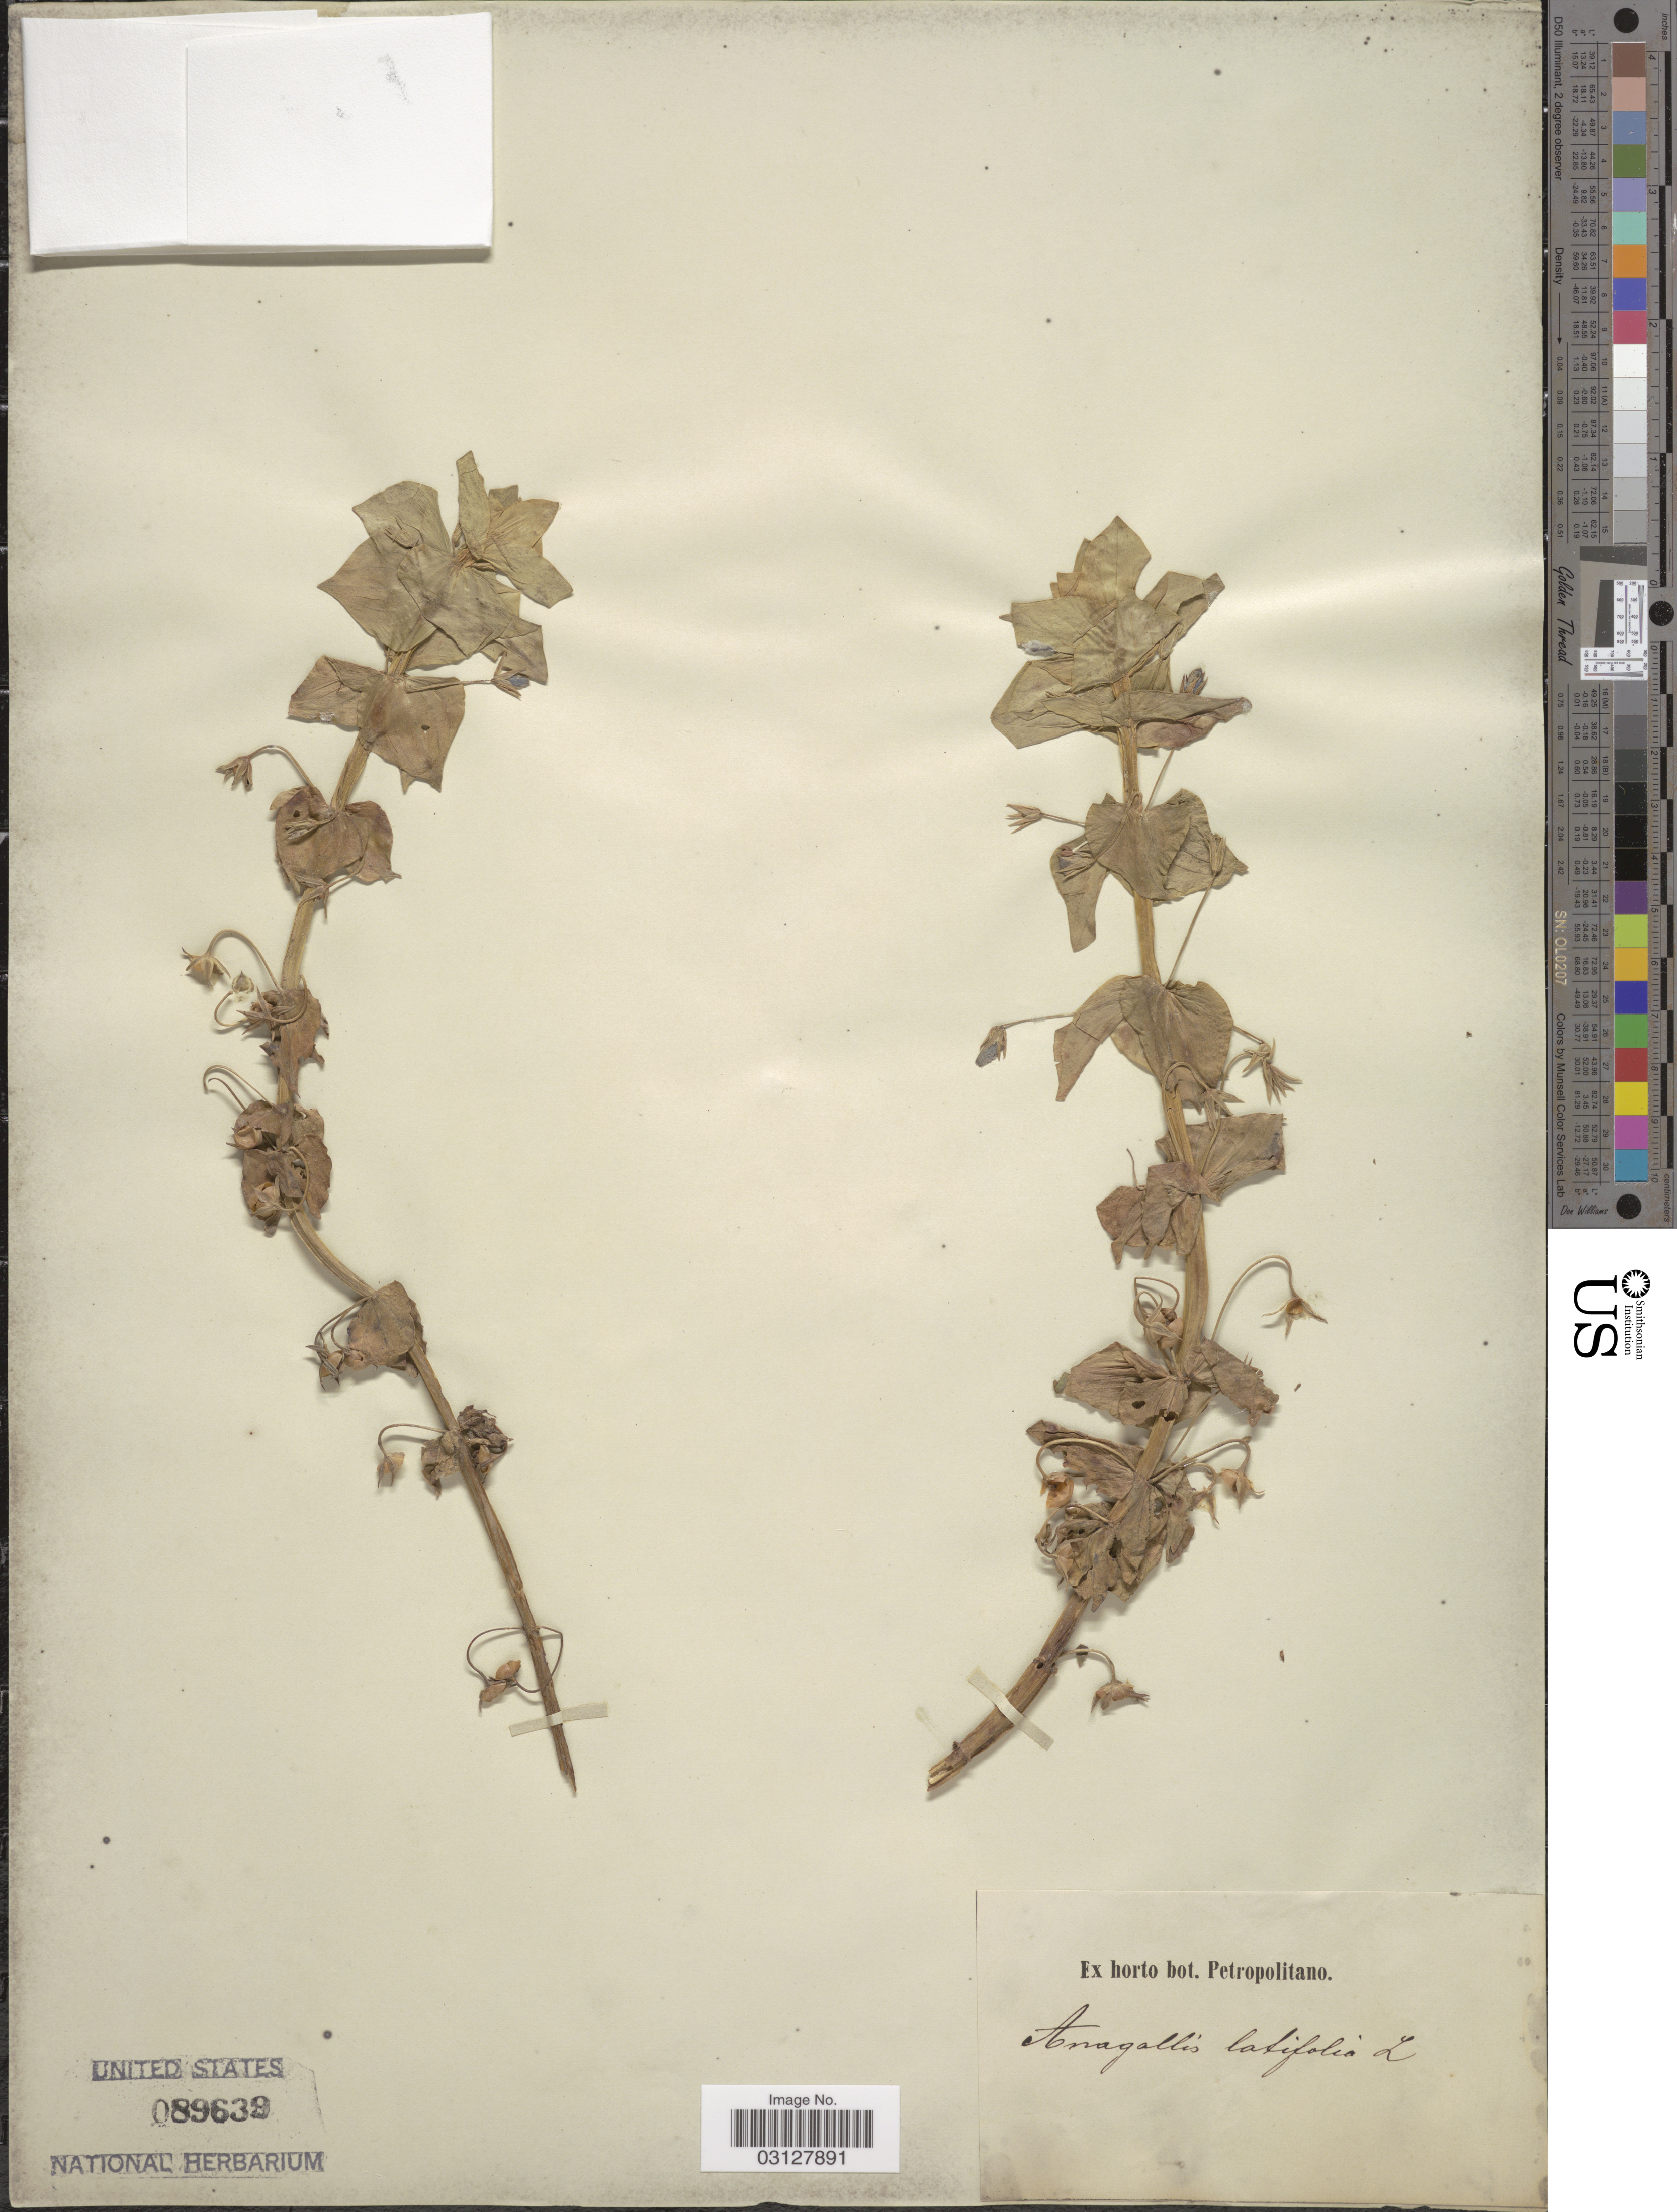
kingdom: Plantae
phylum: Tracheophyta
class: Magnoliopsida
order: Ericales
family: Primulaceae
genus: Anagallis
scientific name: Anagallis latifolia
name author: L.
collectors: ex Horto Bot. Petropolitano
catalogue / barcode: US 89639